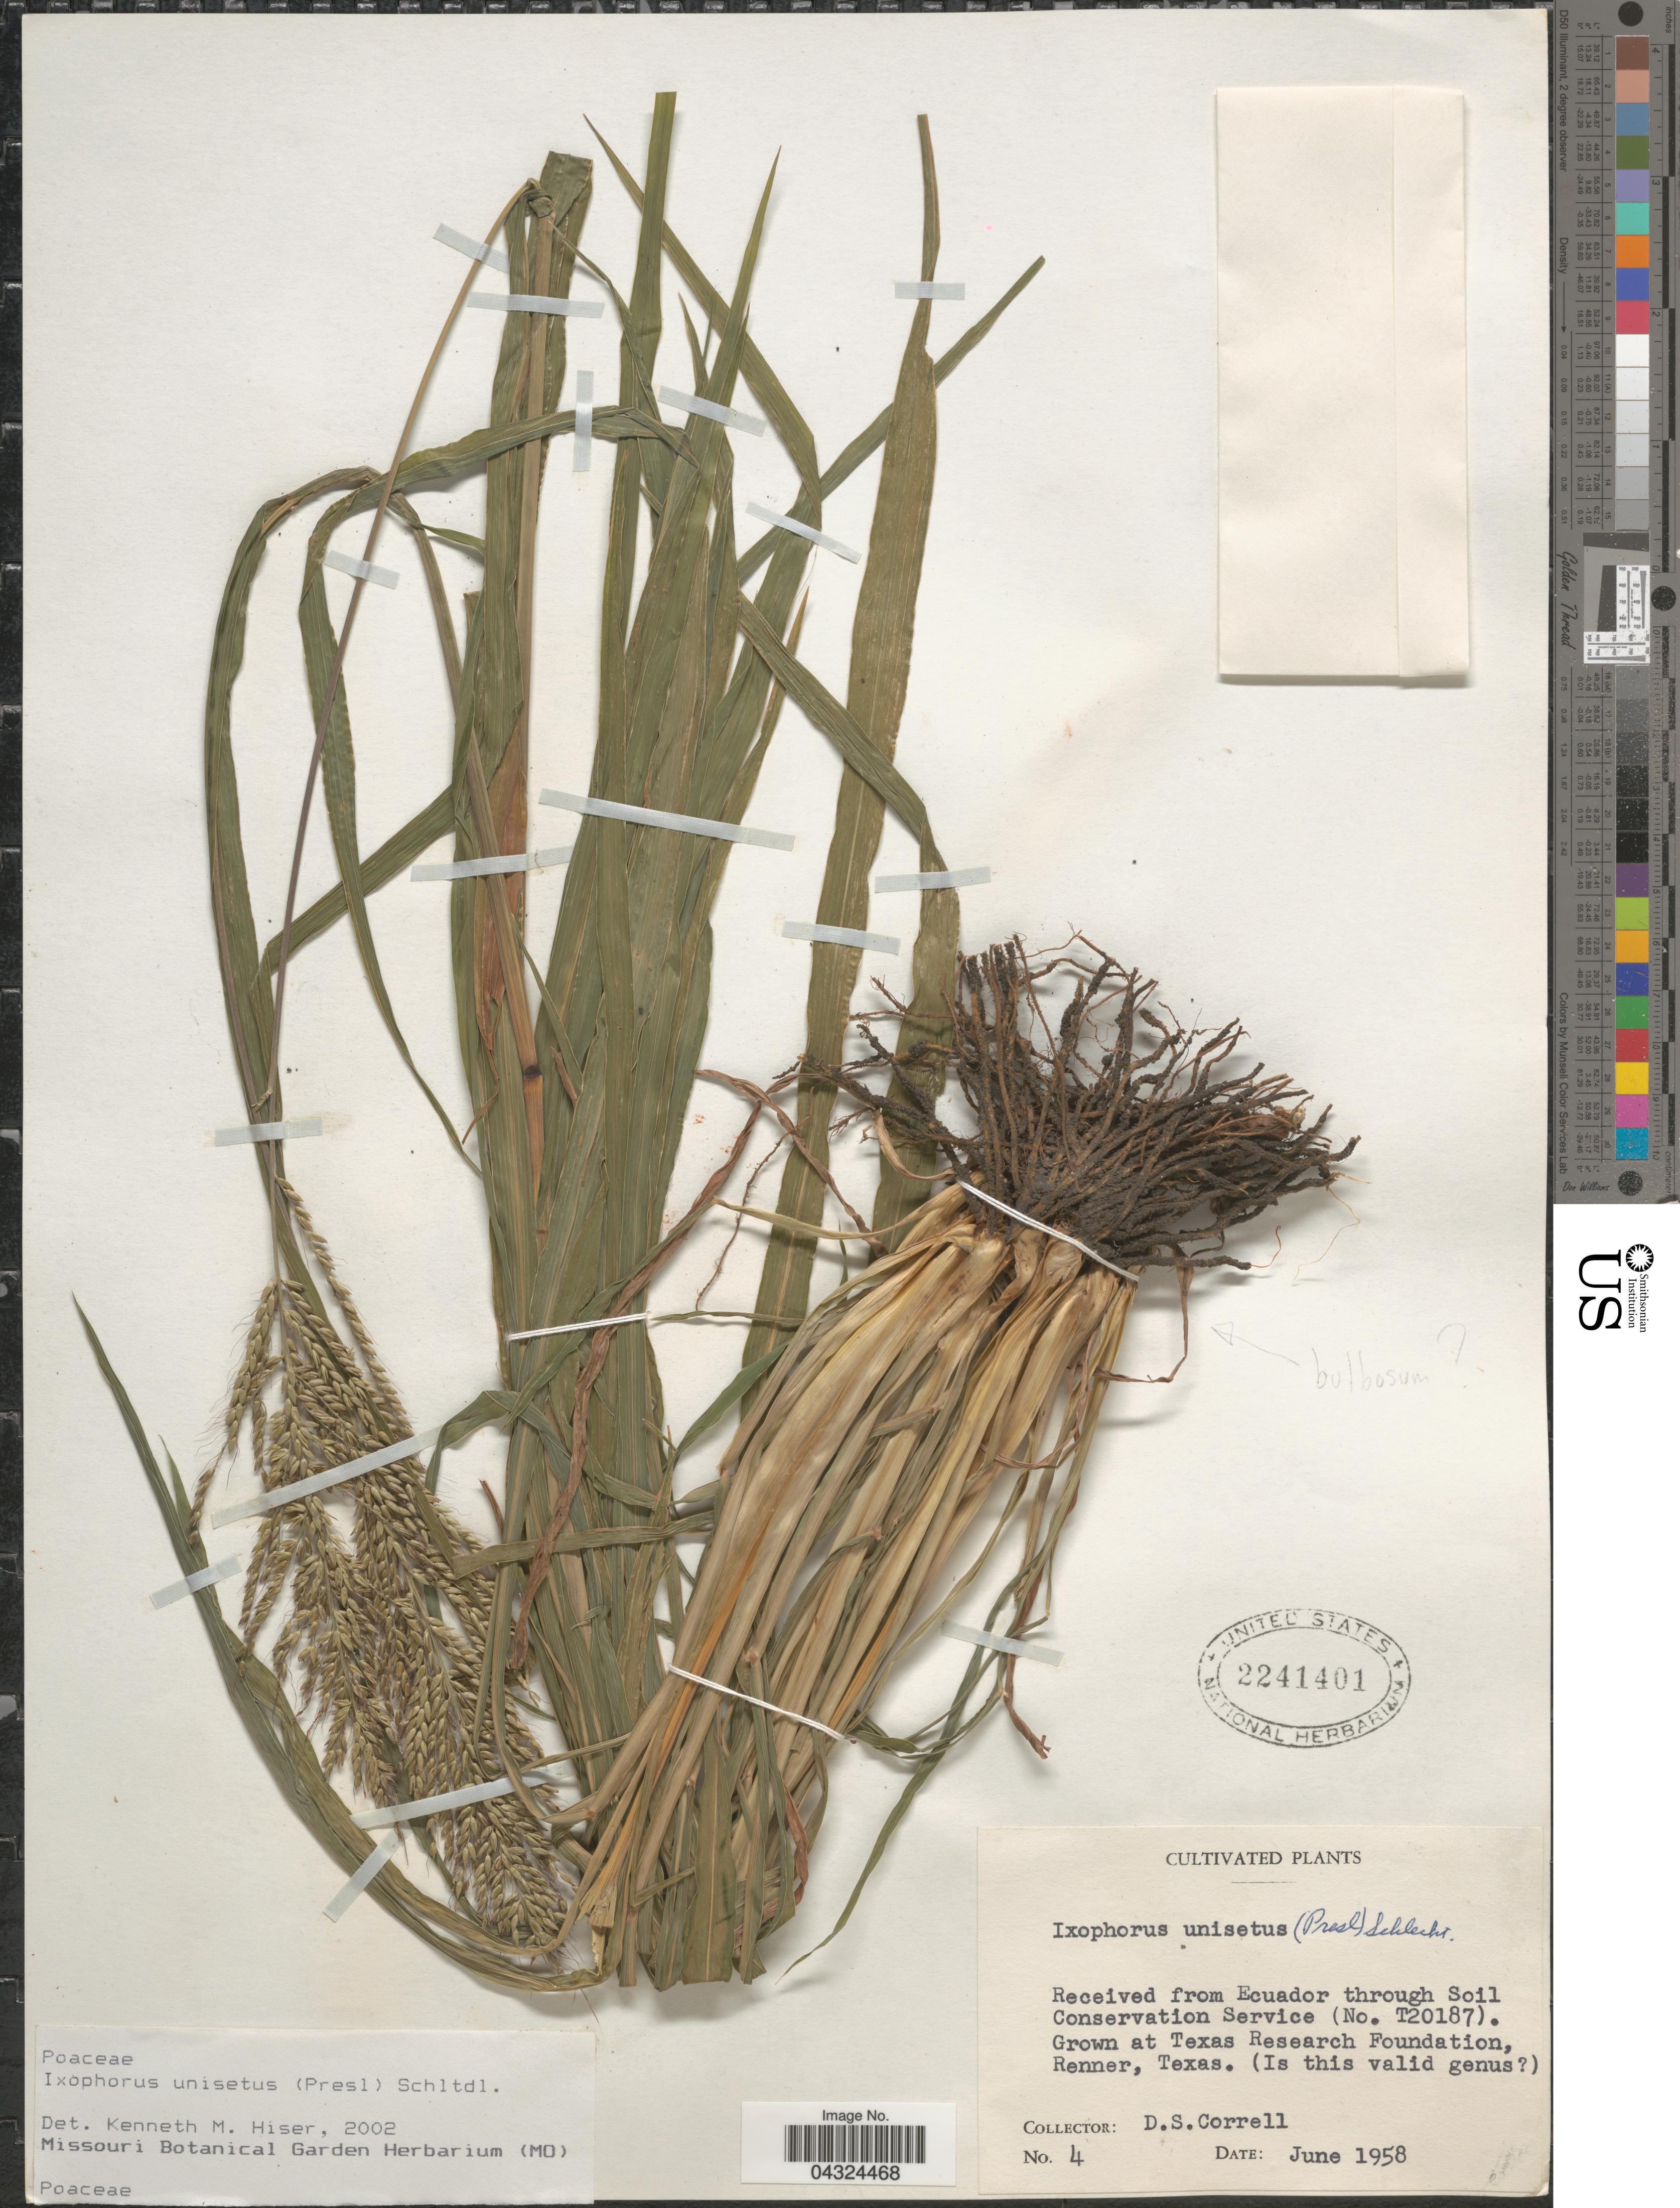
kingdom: Plantae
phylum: Tracheophyta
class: Liliopsida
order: Poales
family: Poaceae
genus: Ixophorus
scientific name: Ixophorus unisetus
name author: (J. Presl) Schltdl.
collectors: D. S. Correll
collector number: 4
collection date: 1958-06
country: United States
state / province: Texas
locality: At Texas Research Foundation, Renner.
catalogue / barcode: US 2241401